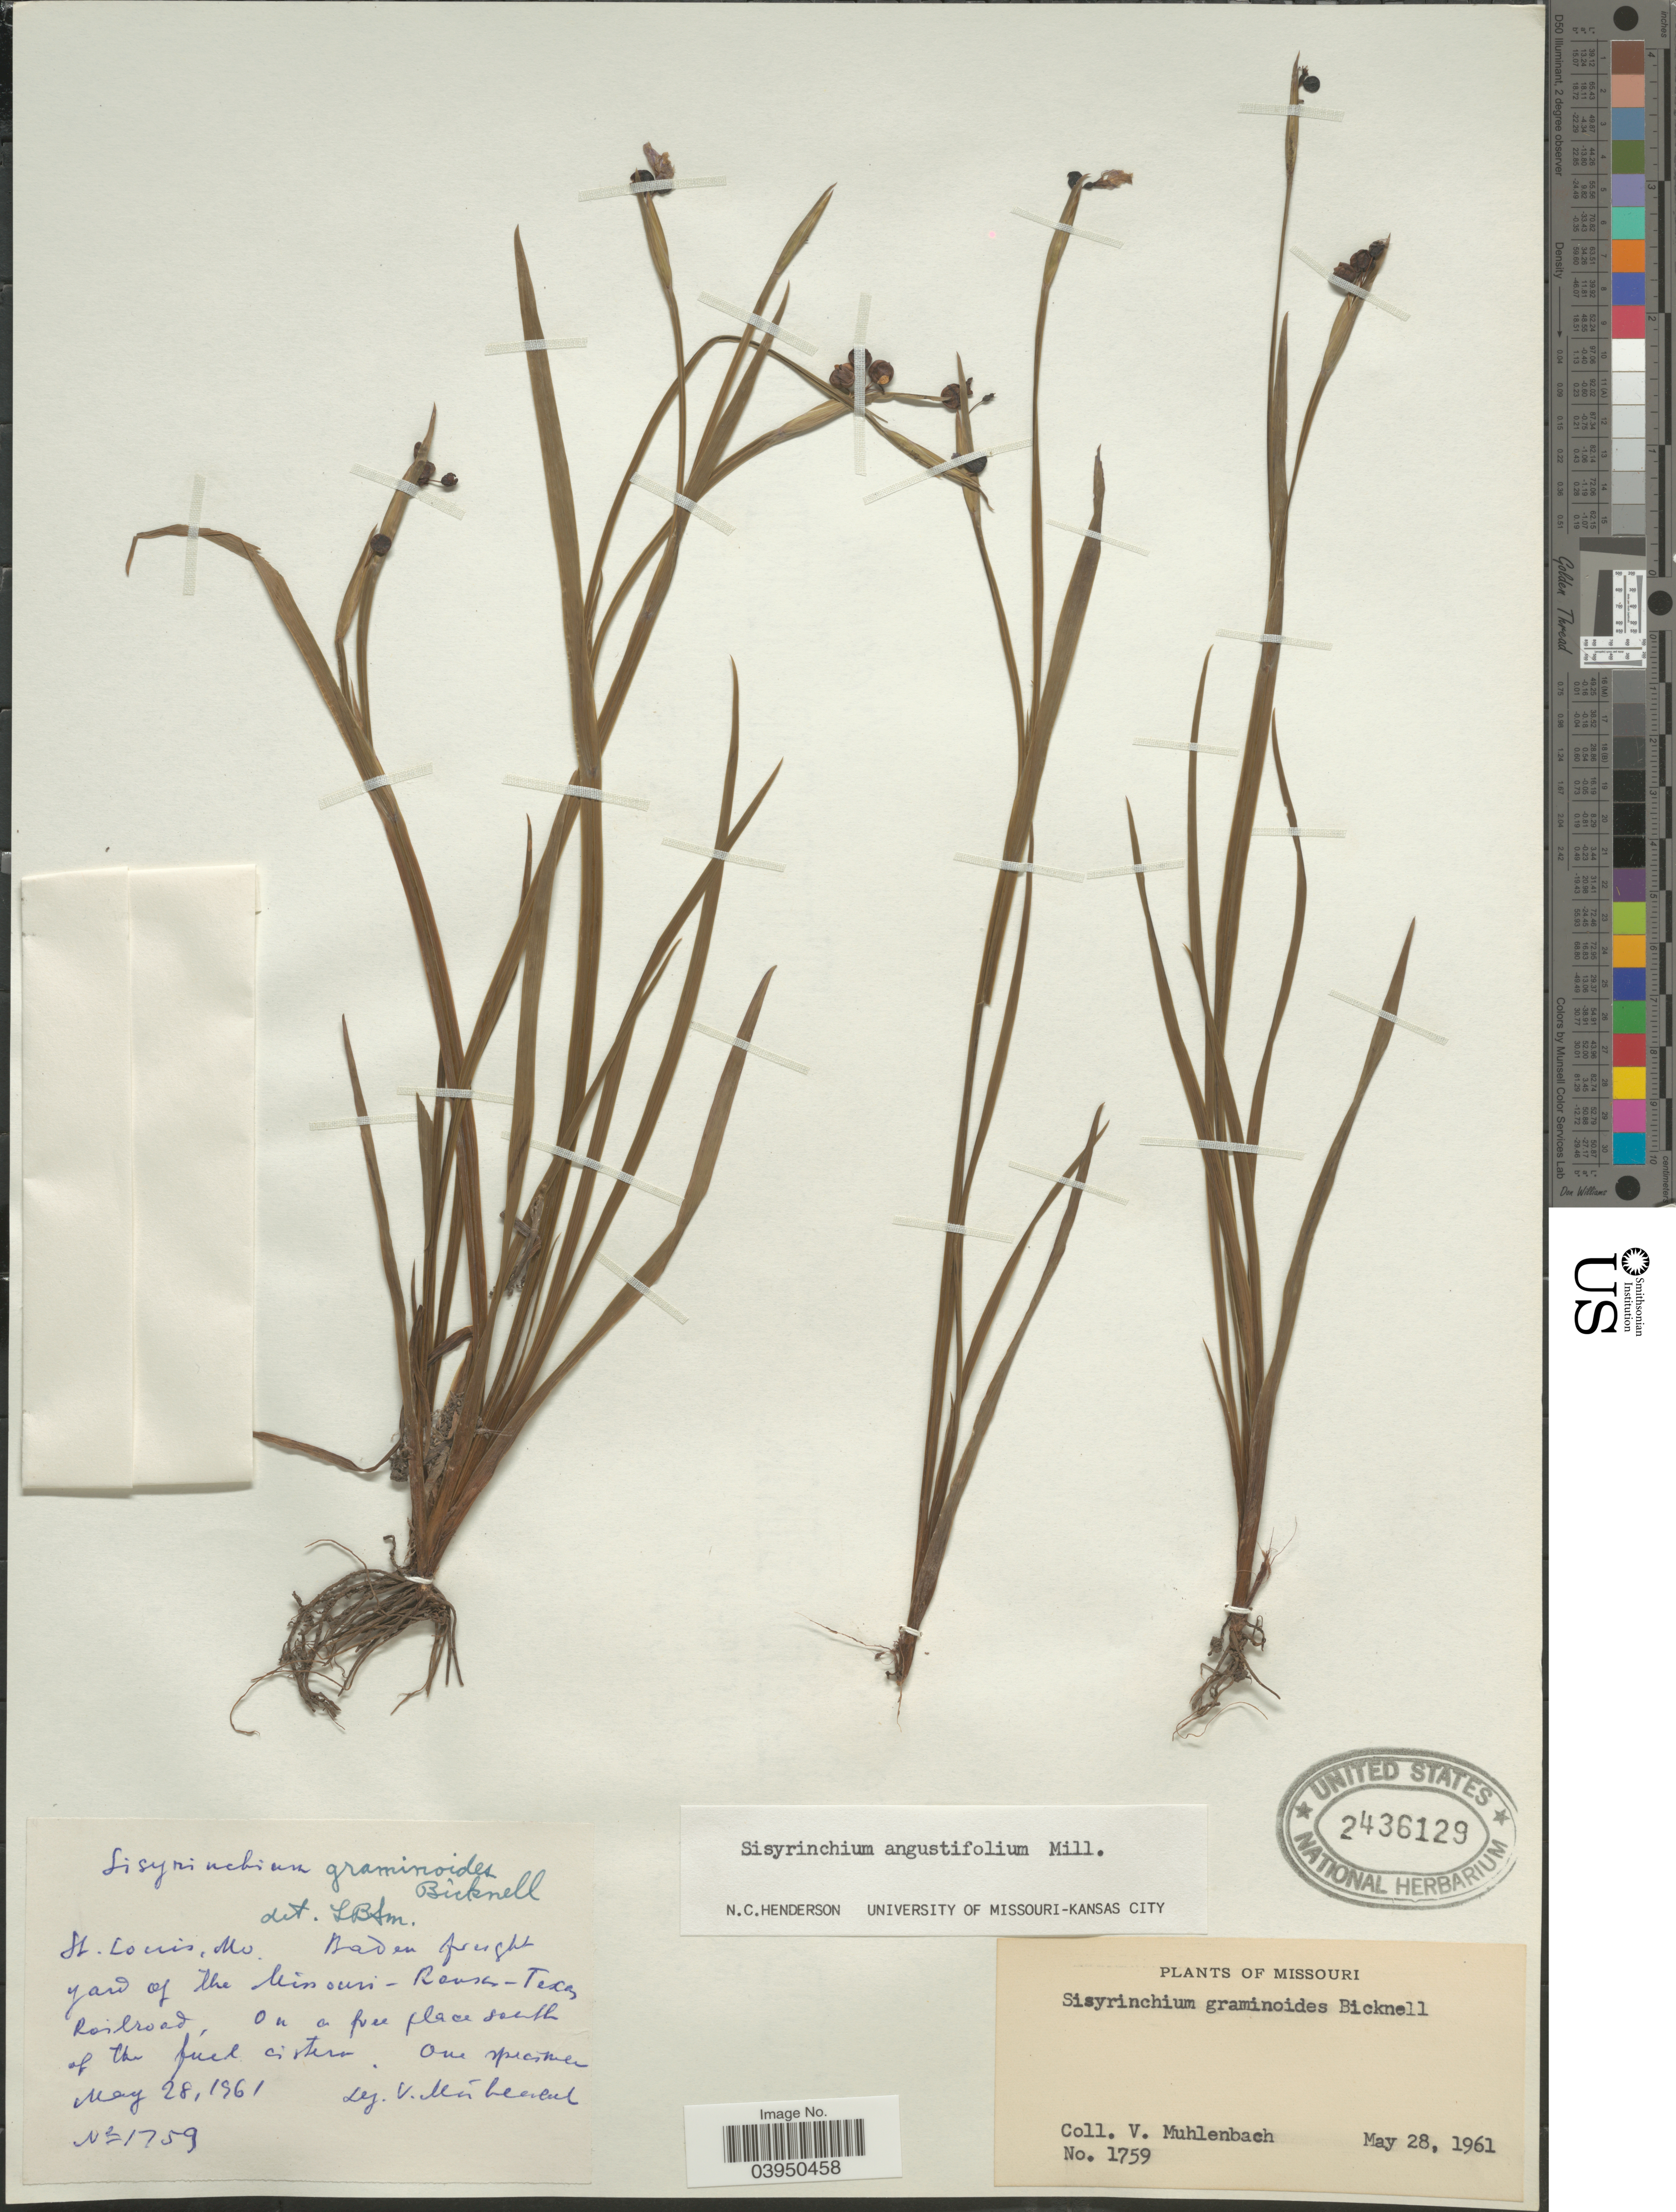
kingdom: Plantae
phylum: Tracheophyta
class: Liliopsida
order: Asparagales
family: Iridaceae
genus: Sisyrinchium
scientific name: Sisyrinchium angustifolium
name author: Mill.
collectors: V. Mühlenbach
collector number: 1759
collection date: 1961-05-28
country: United States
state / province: Missouri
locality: St. Louis. Baden freight yard of the Missouri-Kansas-Texas Railroad.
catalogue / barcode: US 2436129